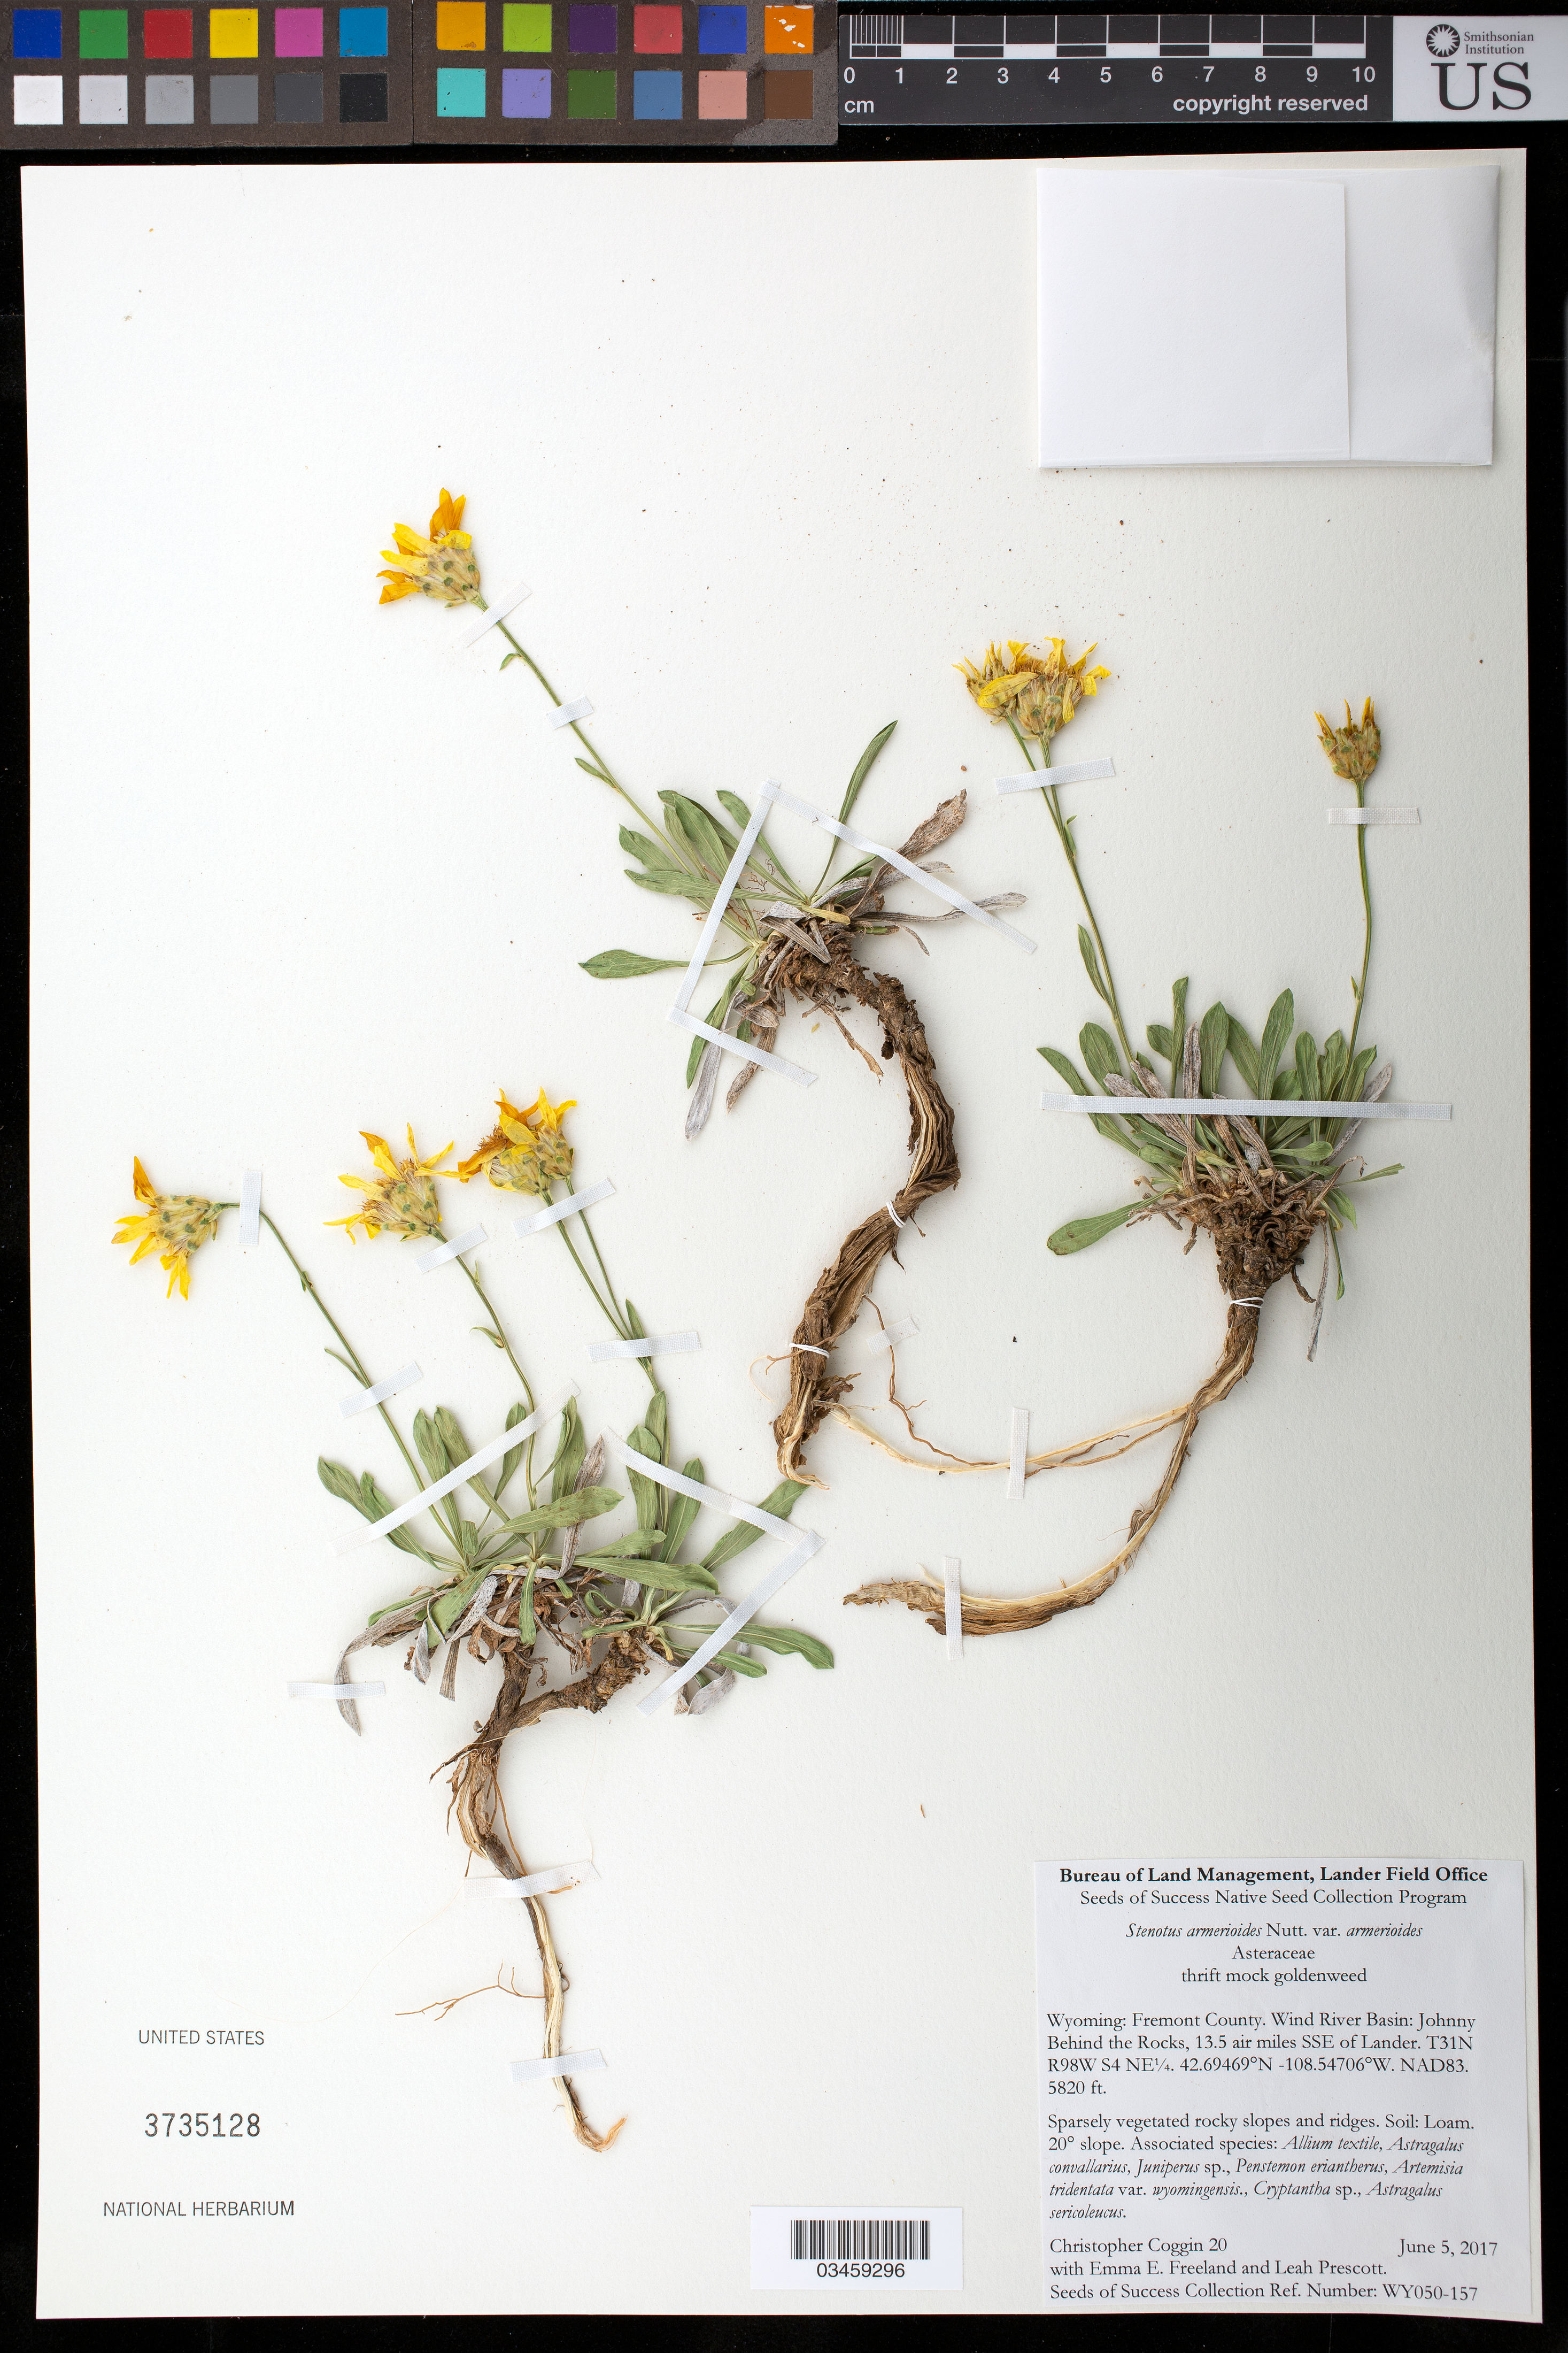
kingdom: Plantae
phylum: Tracheophyta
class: Magnoliopsida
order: Asterales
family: Asteraceae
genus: Stenotus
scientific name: Stenotus armerioides var. armerioides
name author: Nutt.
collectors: C. Coggin, E. Freeland & L. Prescott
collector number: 20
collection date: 2017-06-05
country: United States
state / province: Wyoming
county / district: Fremont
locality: Wind River Basin, Johnny Behind the Rocks, 13.5 air mi. SSE of Lander T34N R98W S4 NE1/4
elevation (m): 1774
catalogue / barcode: US 3735128